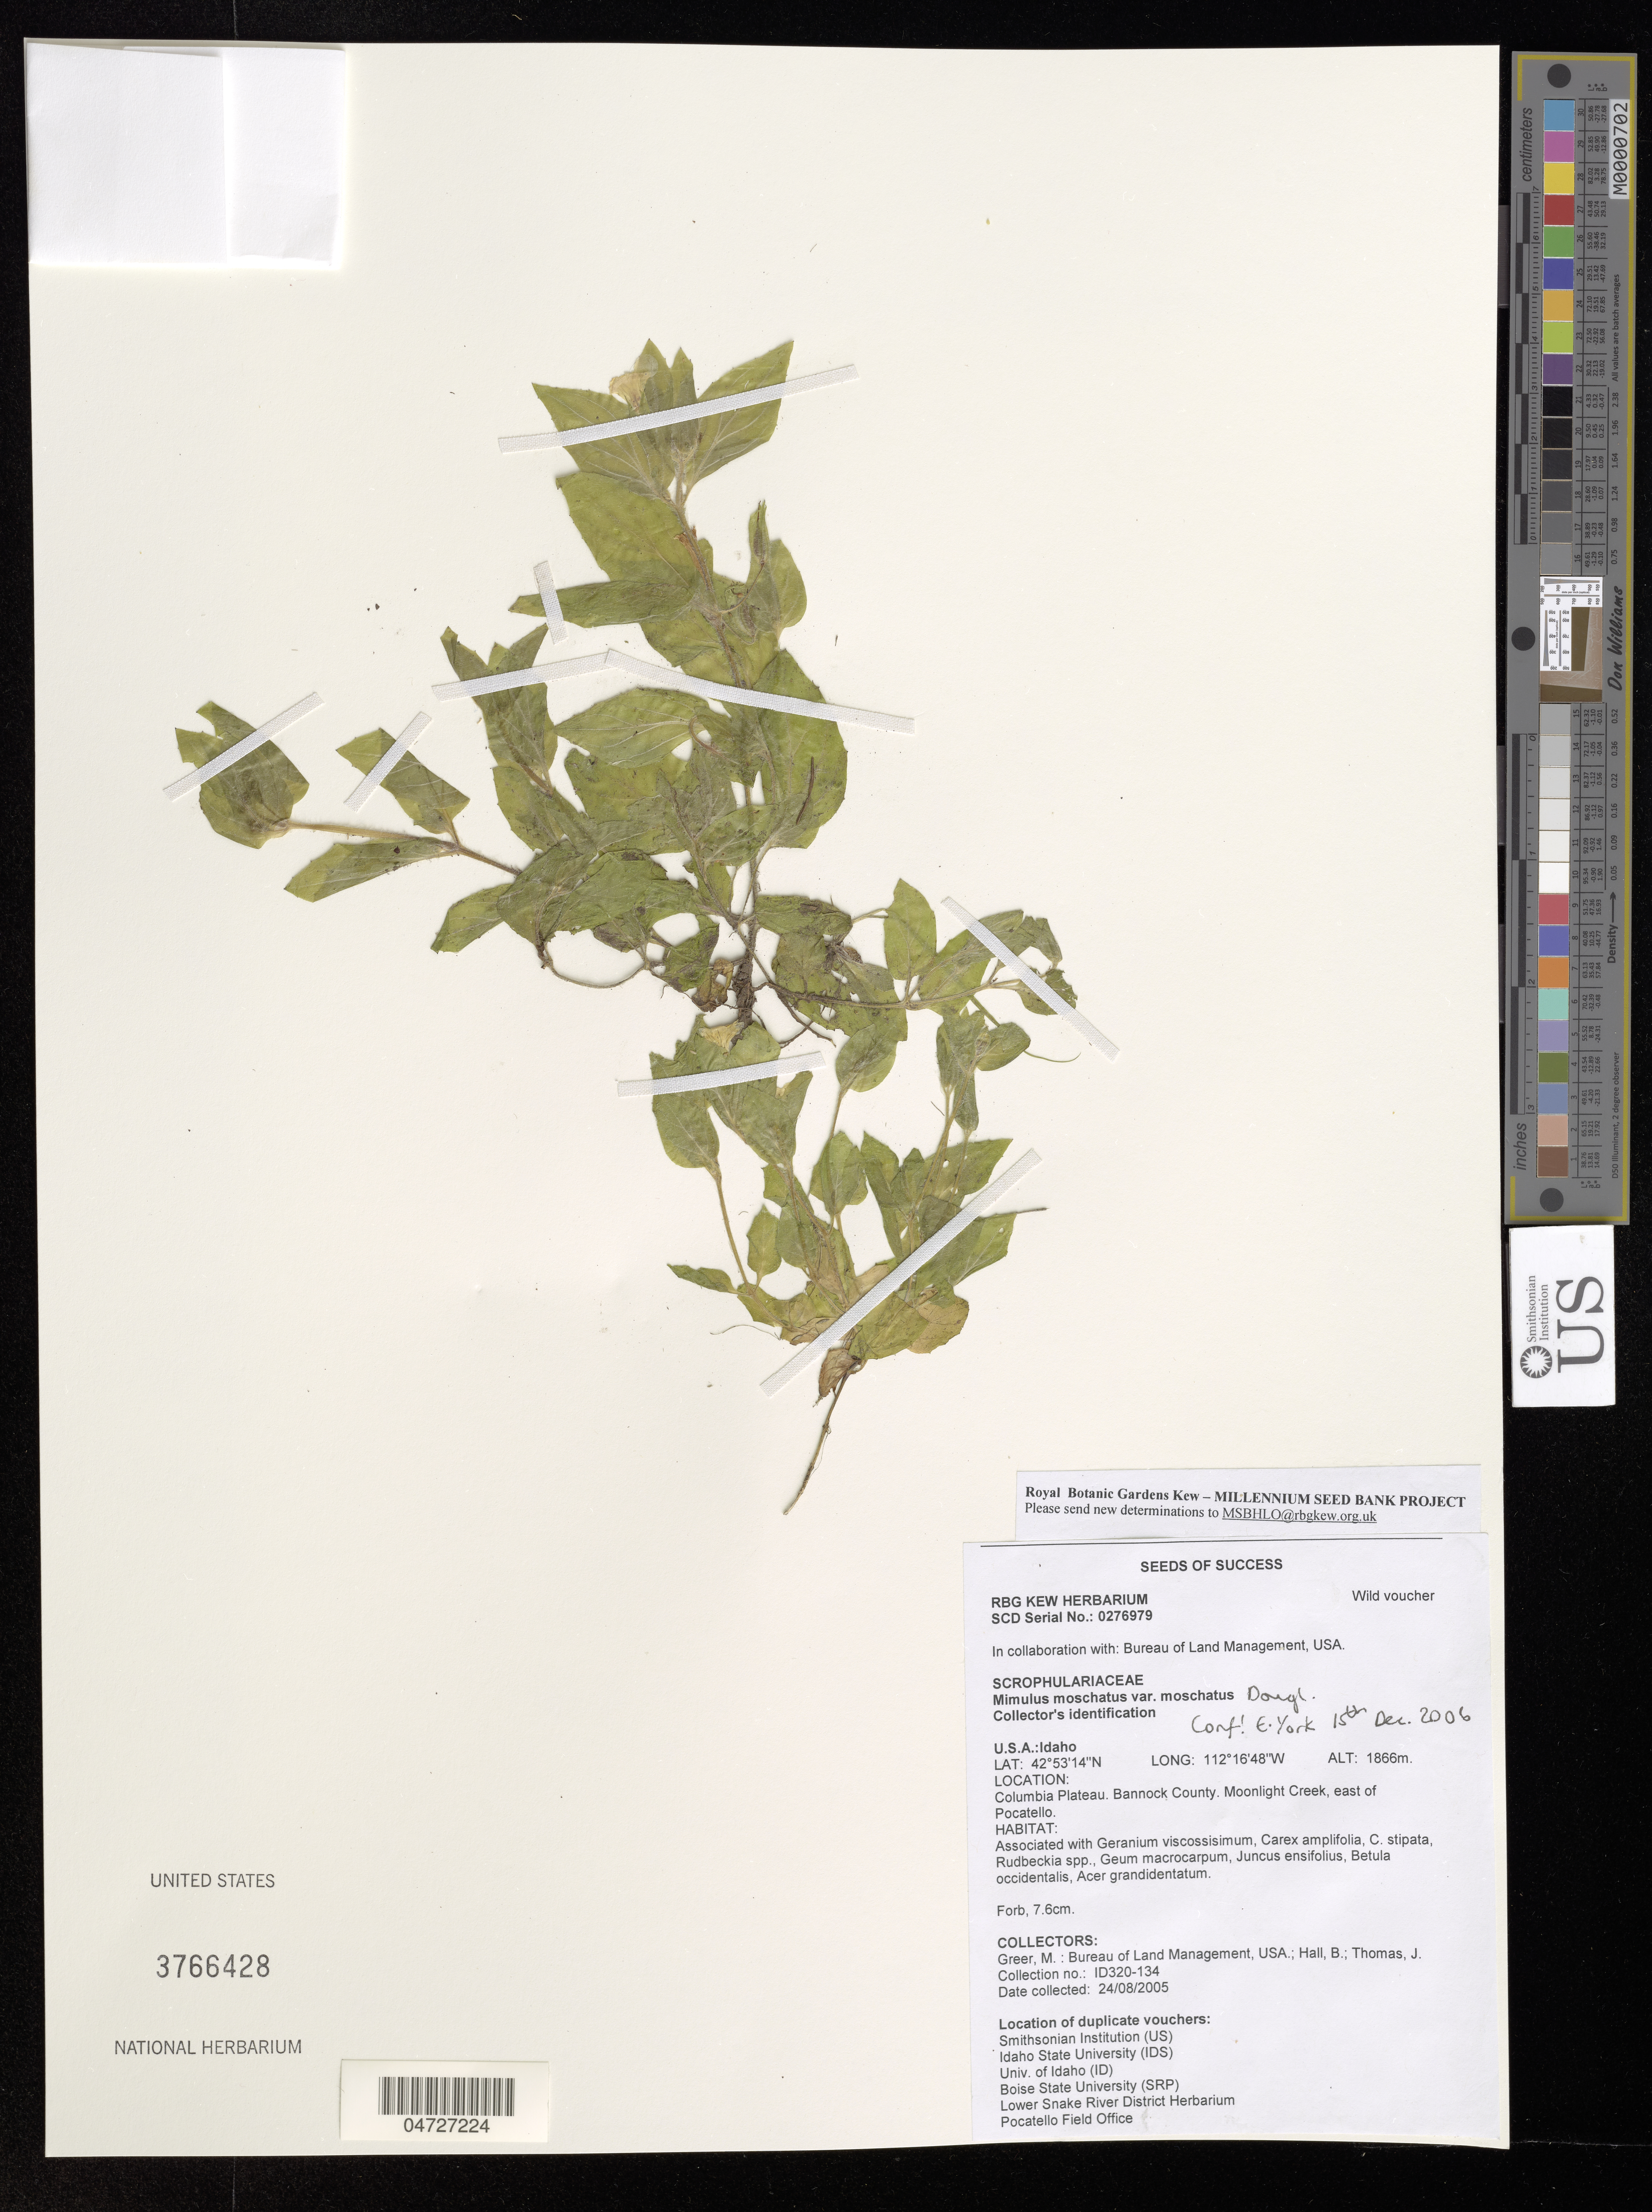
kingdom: Plantae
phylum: Tracheophyta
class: Magnoliopsida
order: Lamiales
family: Phrymaceae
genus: Mimulus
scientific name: Mimulus moschatus var. moschatus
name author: Douglas ex Lindl.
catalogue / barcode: US 3766428